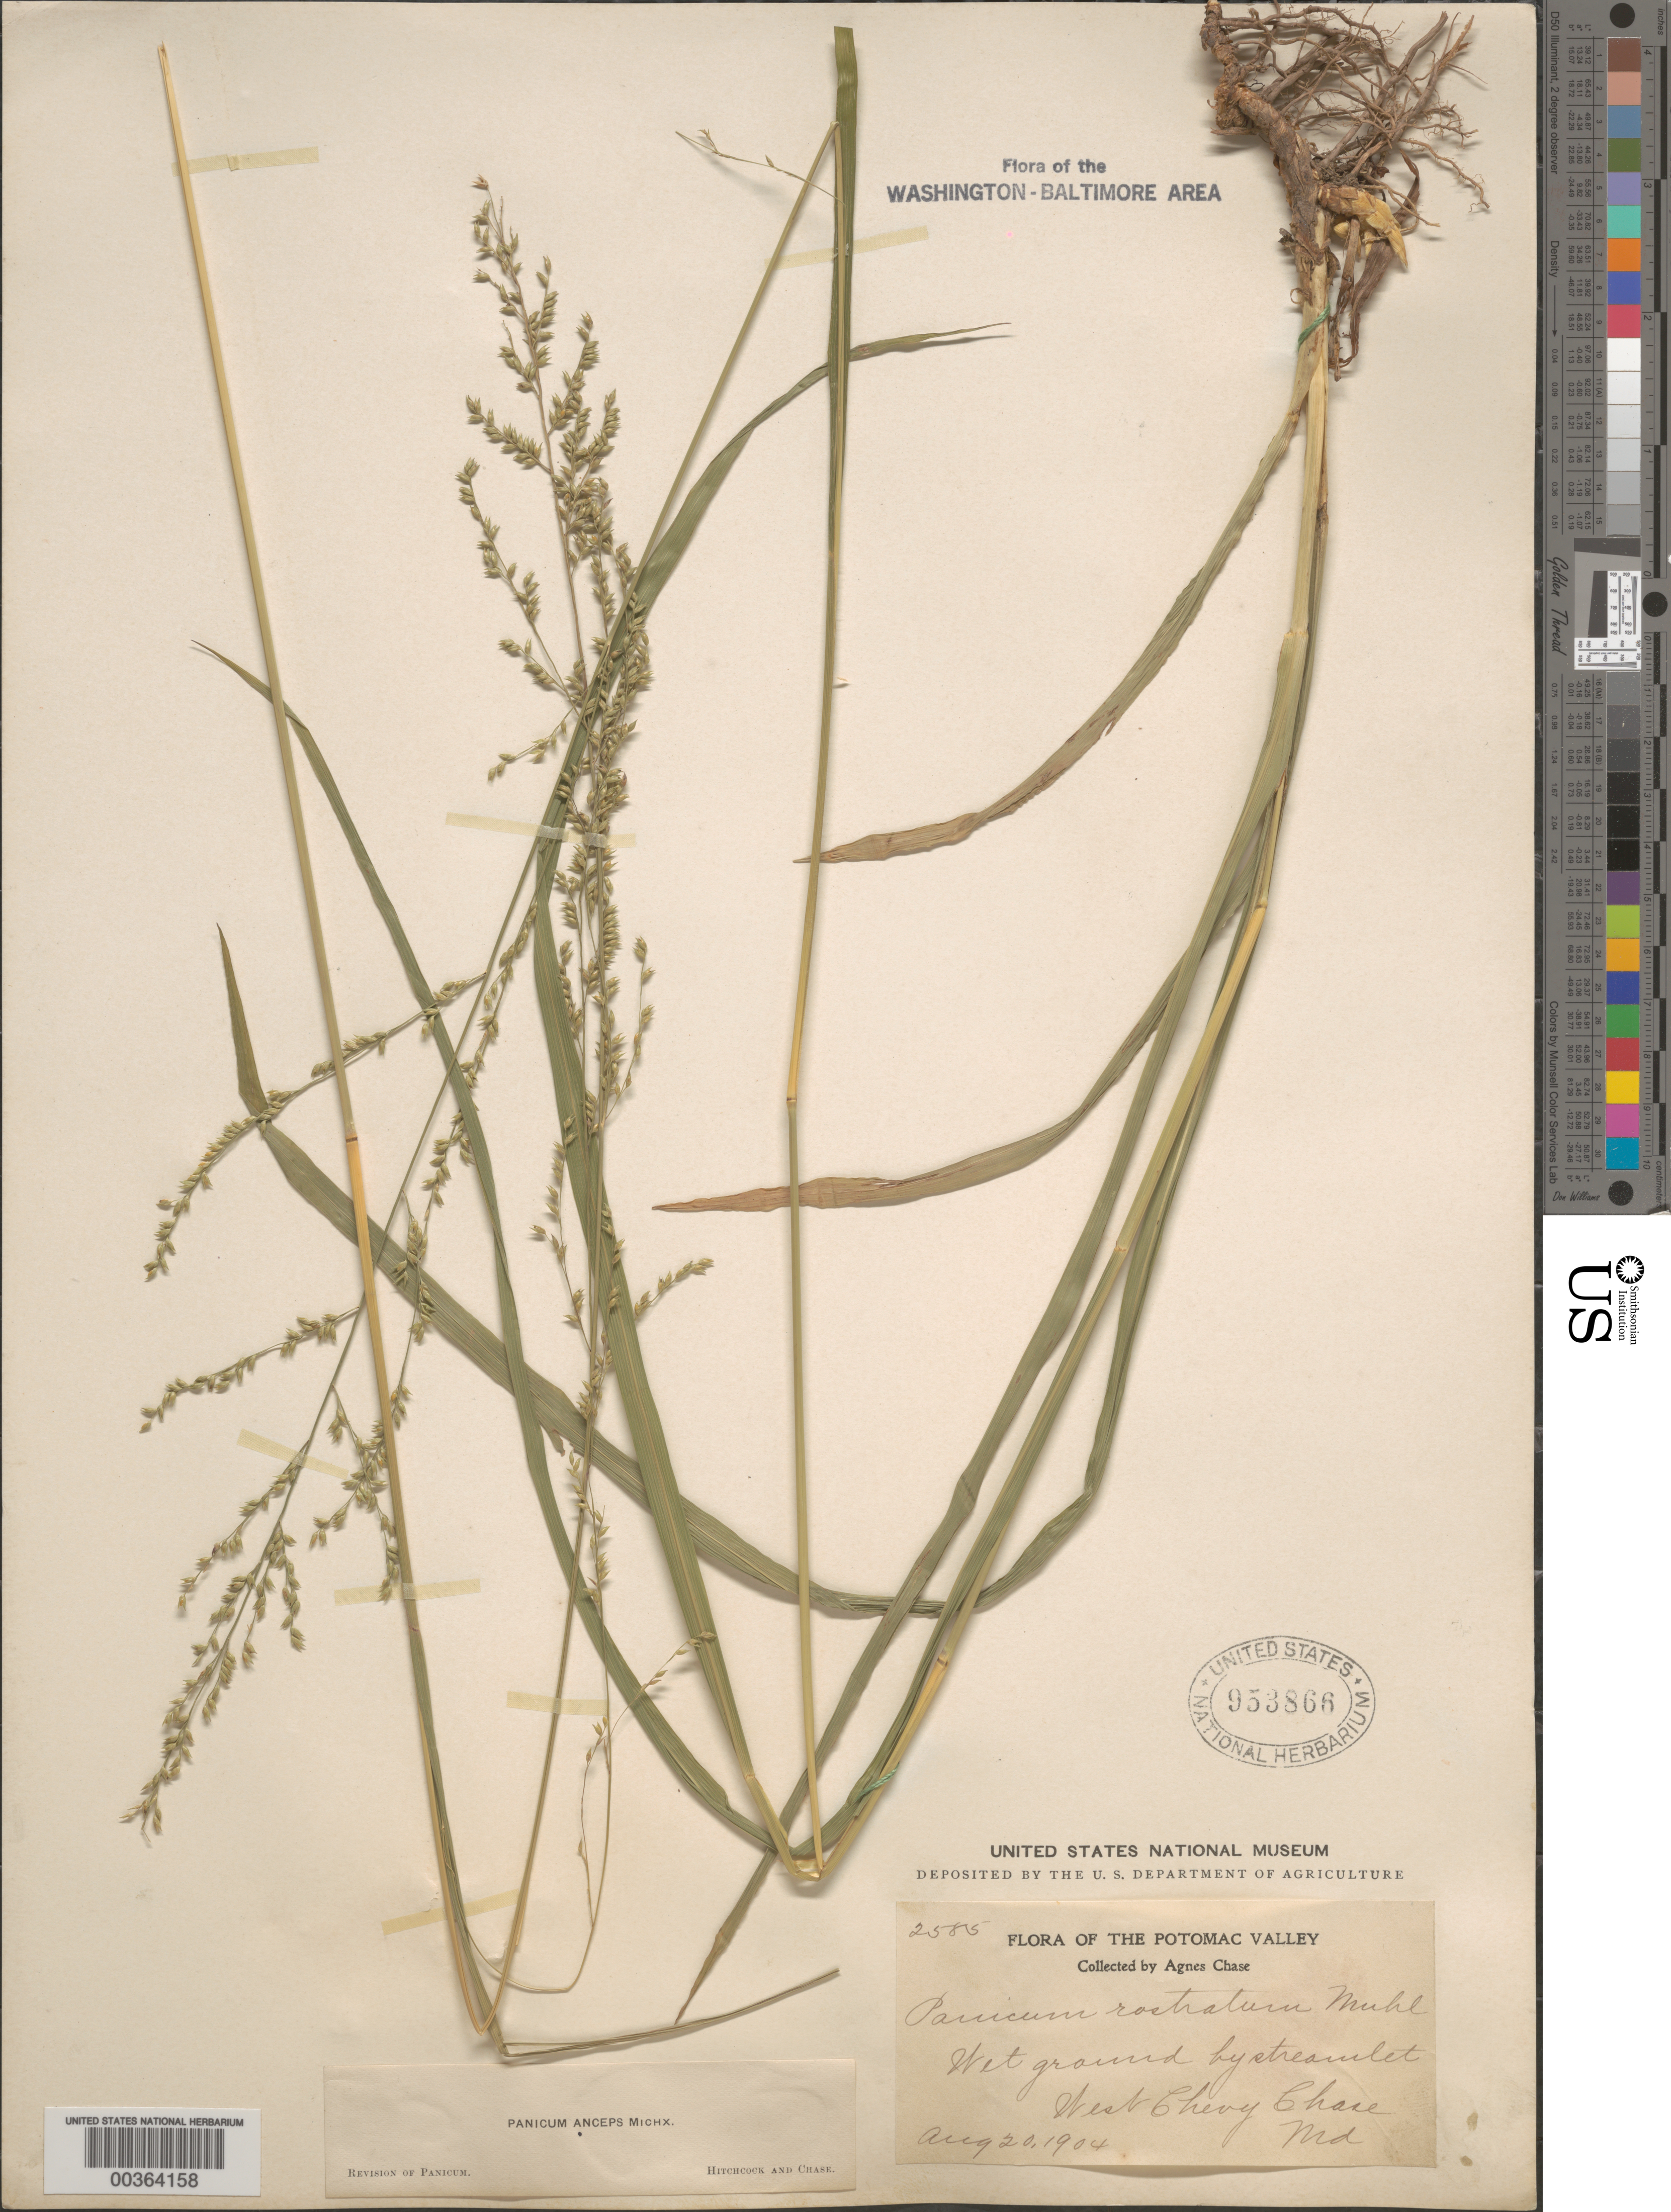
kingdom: Plantae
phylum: Tracheophyta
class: Liliopsida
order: Poales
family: Poaceae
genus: Coleataenia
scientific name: Coleataenia anceps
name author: (Michx.) Soreng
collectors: A. Chase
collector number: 2585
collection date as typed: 20 Aug 1904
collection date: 1904-08-20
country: United States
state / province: Maryland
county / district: Montgomery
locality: Chevy Chase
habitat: Wet ground by streamlet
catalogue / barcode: US 953866